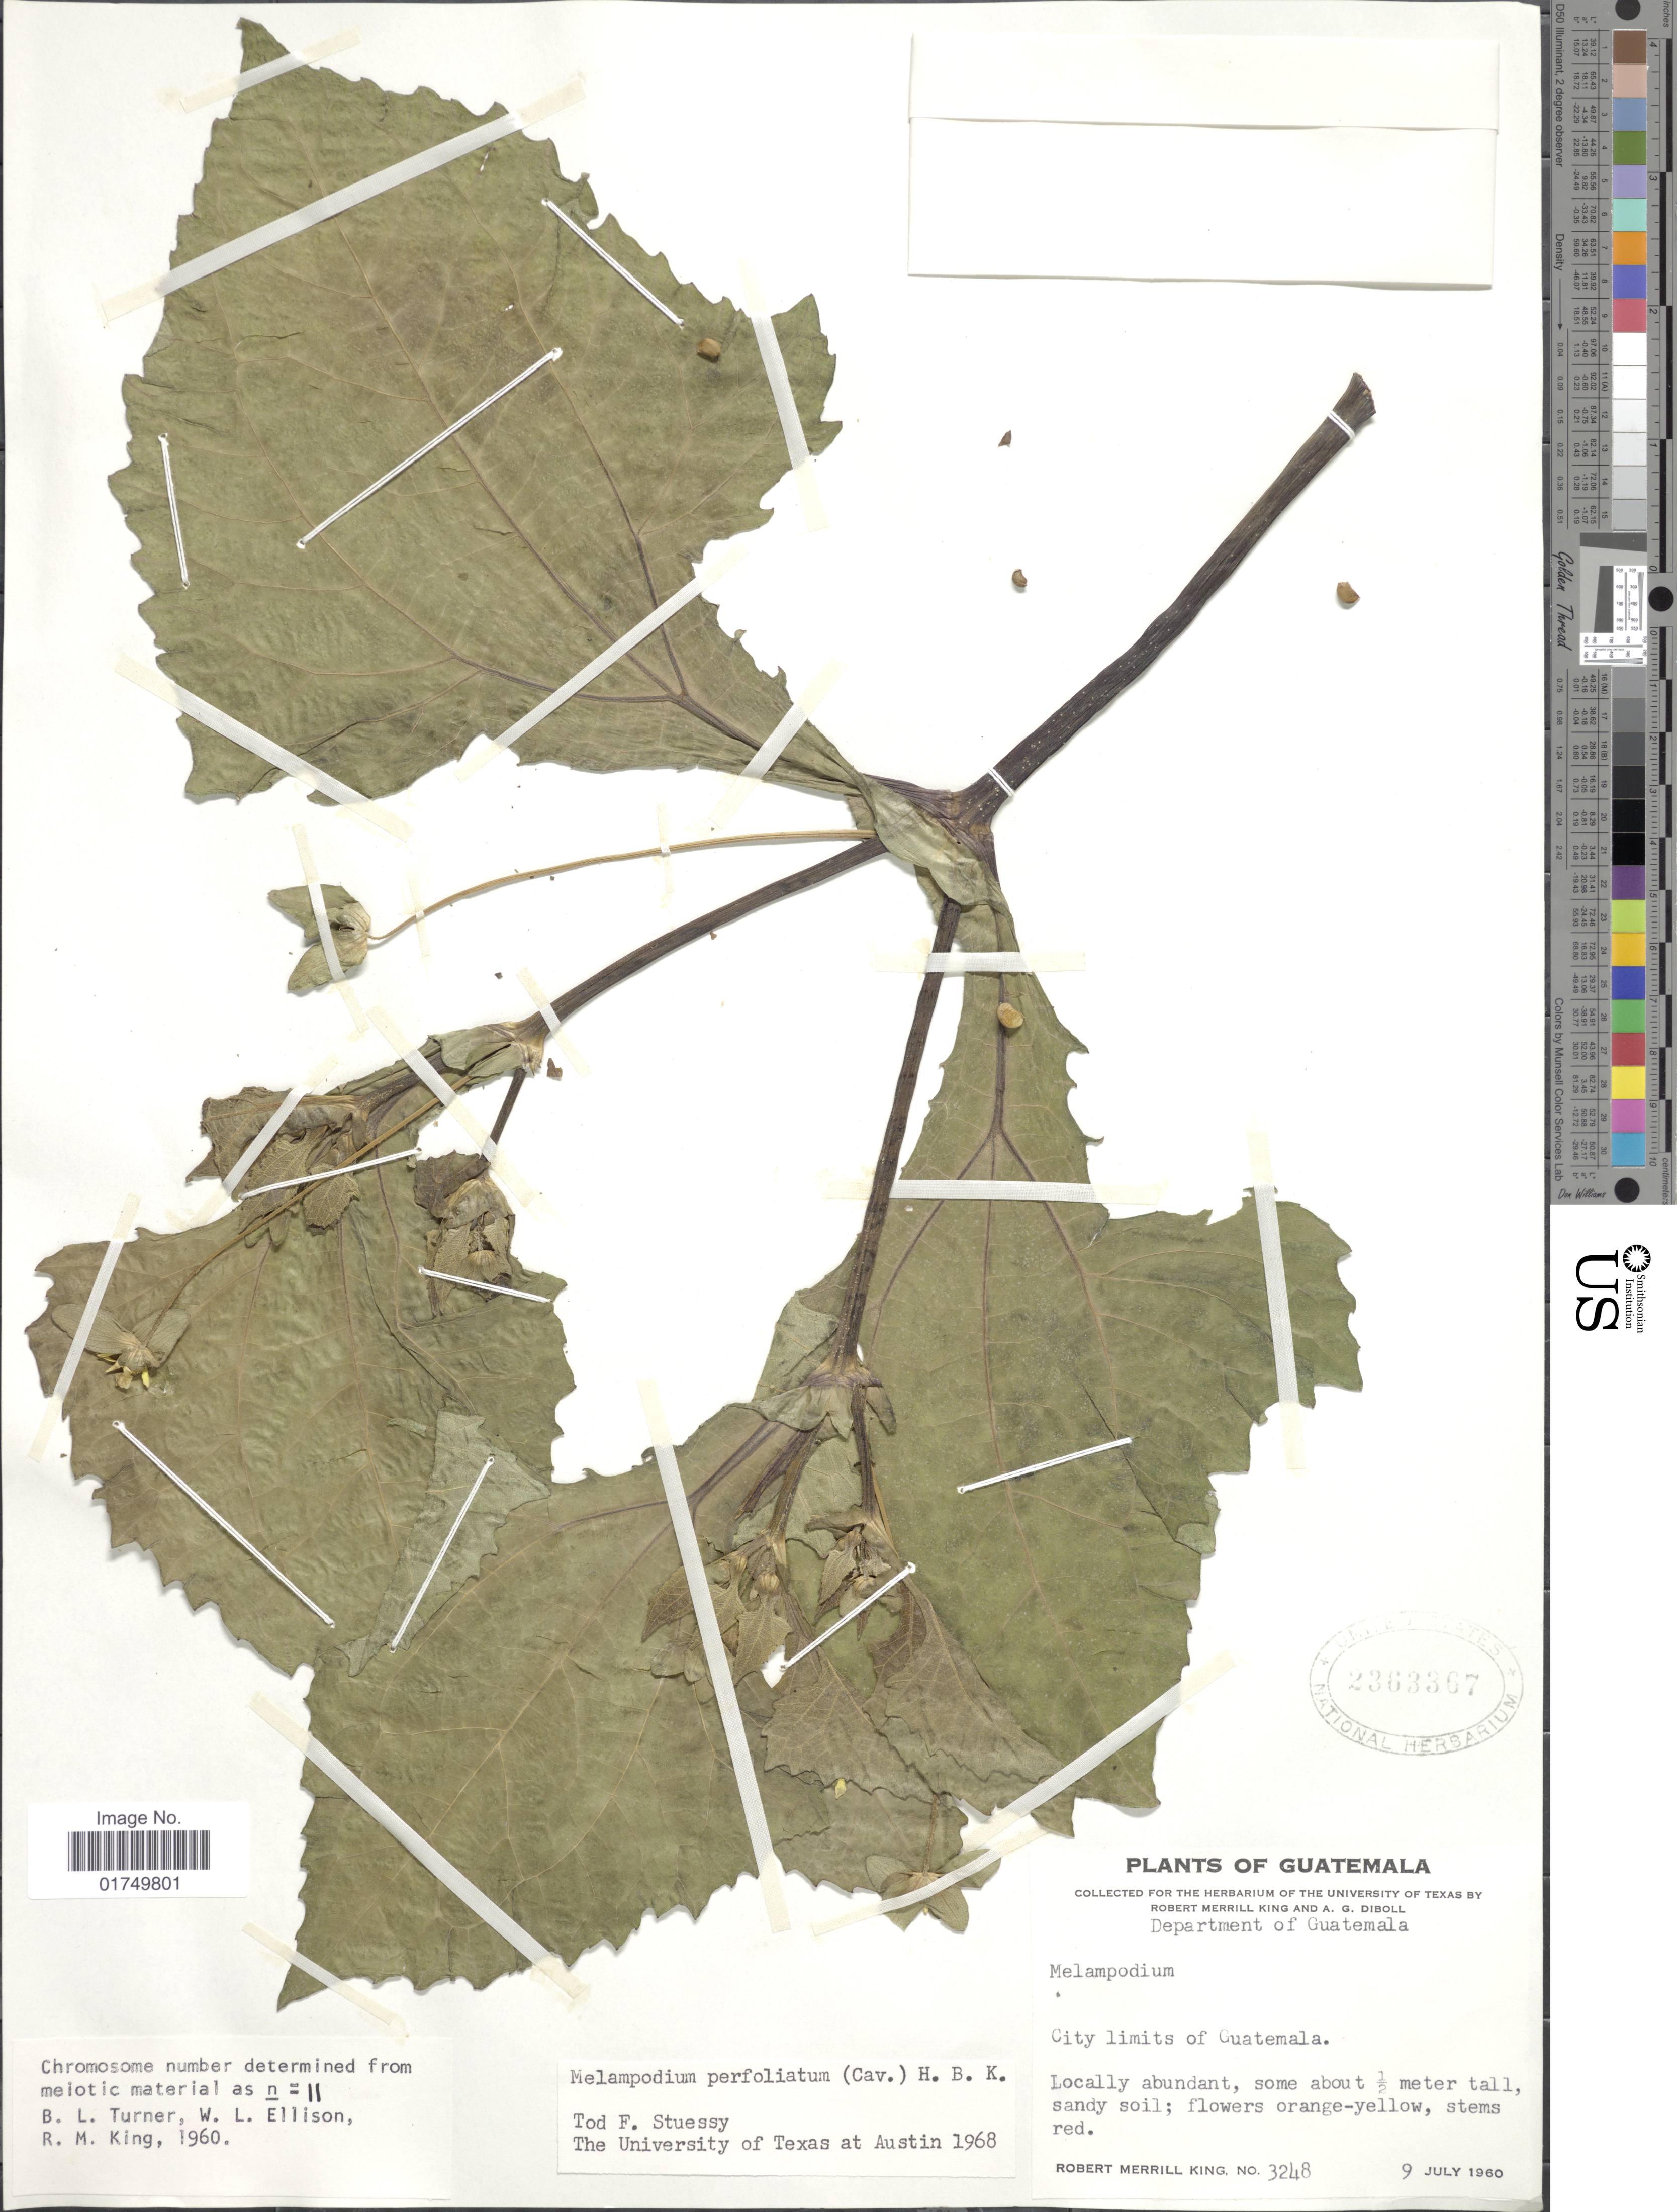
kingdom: Plantae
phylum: Tracheophyta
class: Magnoliopsida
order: Asterales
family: Asteraceae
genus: Melampodium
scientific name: Melampodium perfoliatum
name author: (Cav.) Kunth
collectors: R. M. King & A. Diboll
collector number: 3248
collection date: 1960-07-09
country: Guatemala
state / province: Guatemala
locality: City limits of Guatemala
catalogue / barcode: US 2363367